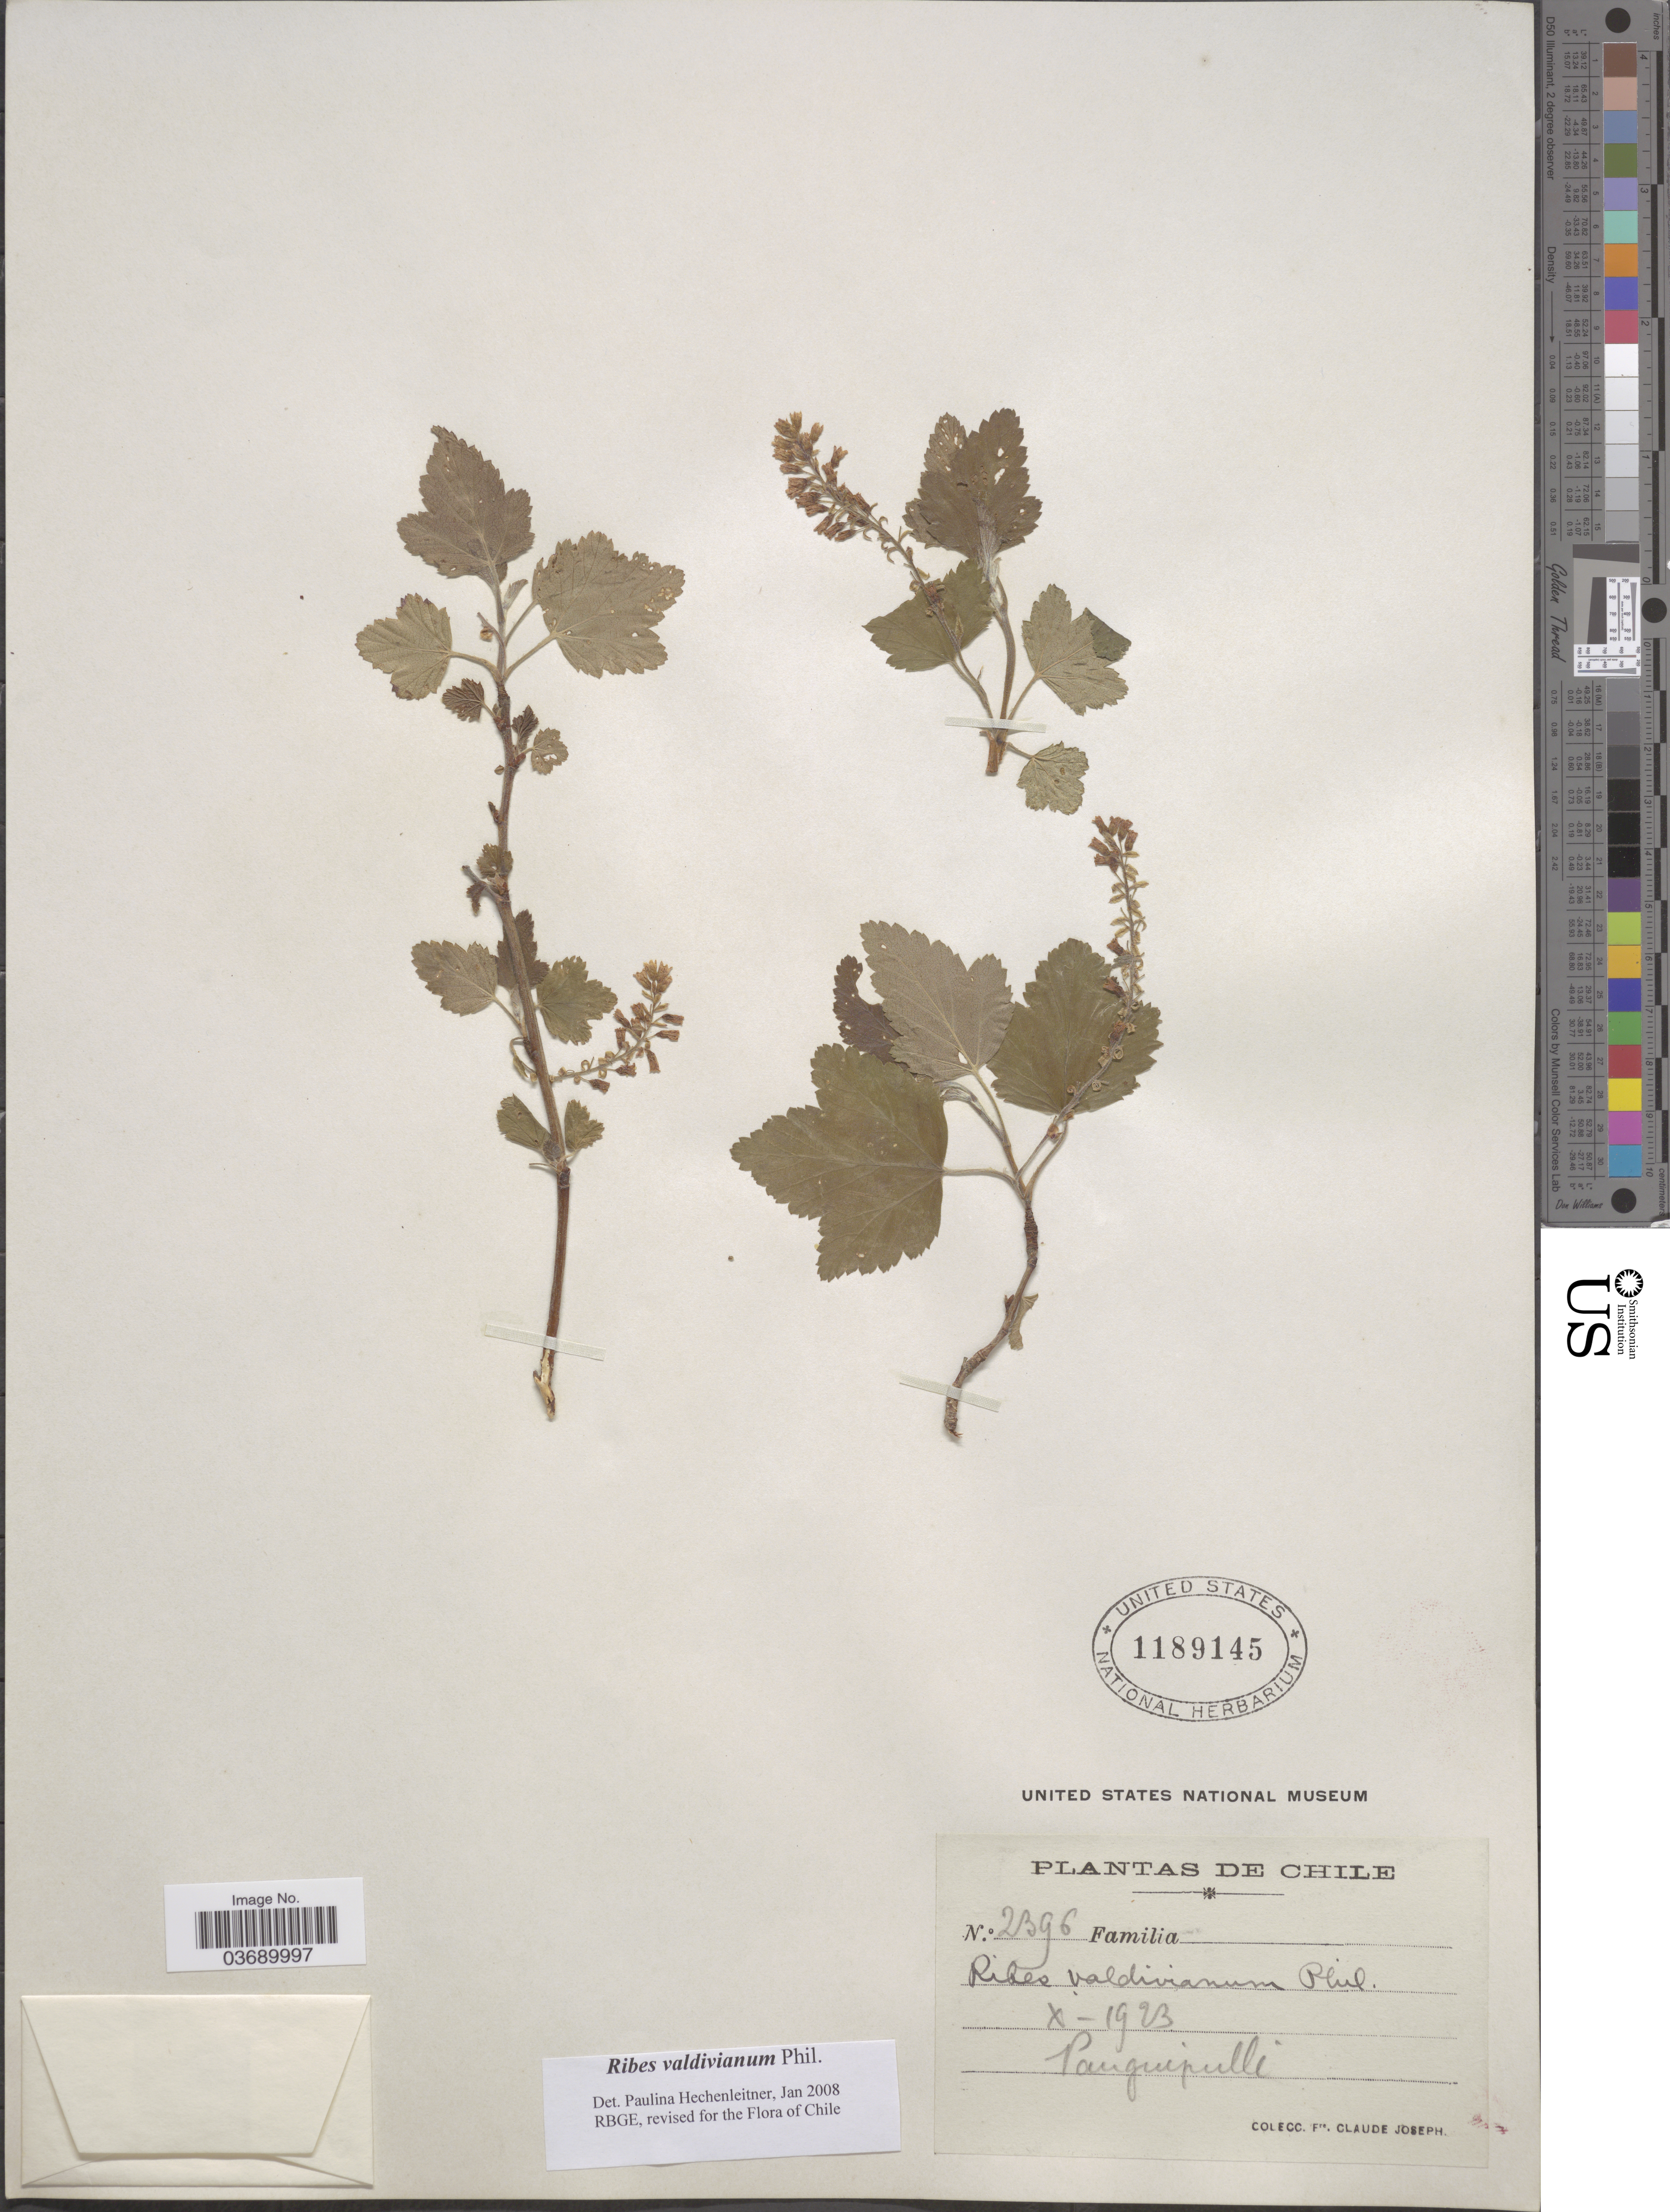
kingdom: Plantae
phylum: Tracheophyta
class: Magnoliopsida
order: Saxifragales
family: Grossulariaceae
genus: Ribes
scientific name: Ribes valdivianum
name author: Phil.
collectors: Frere Claude Joseph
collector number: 1189145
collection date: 1923-10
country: Chile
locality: Panguipulli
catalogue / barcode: US 1189145